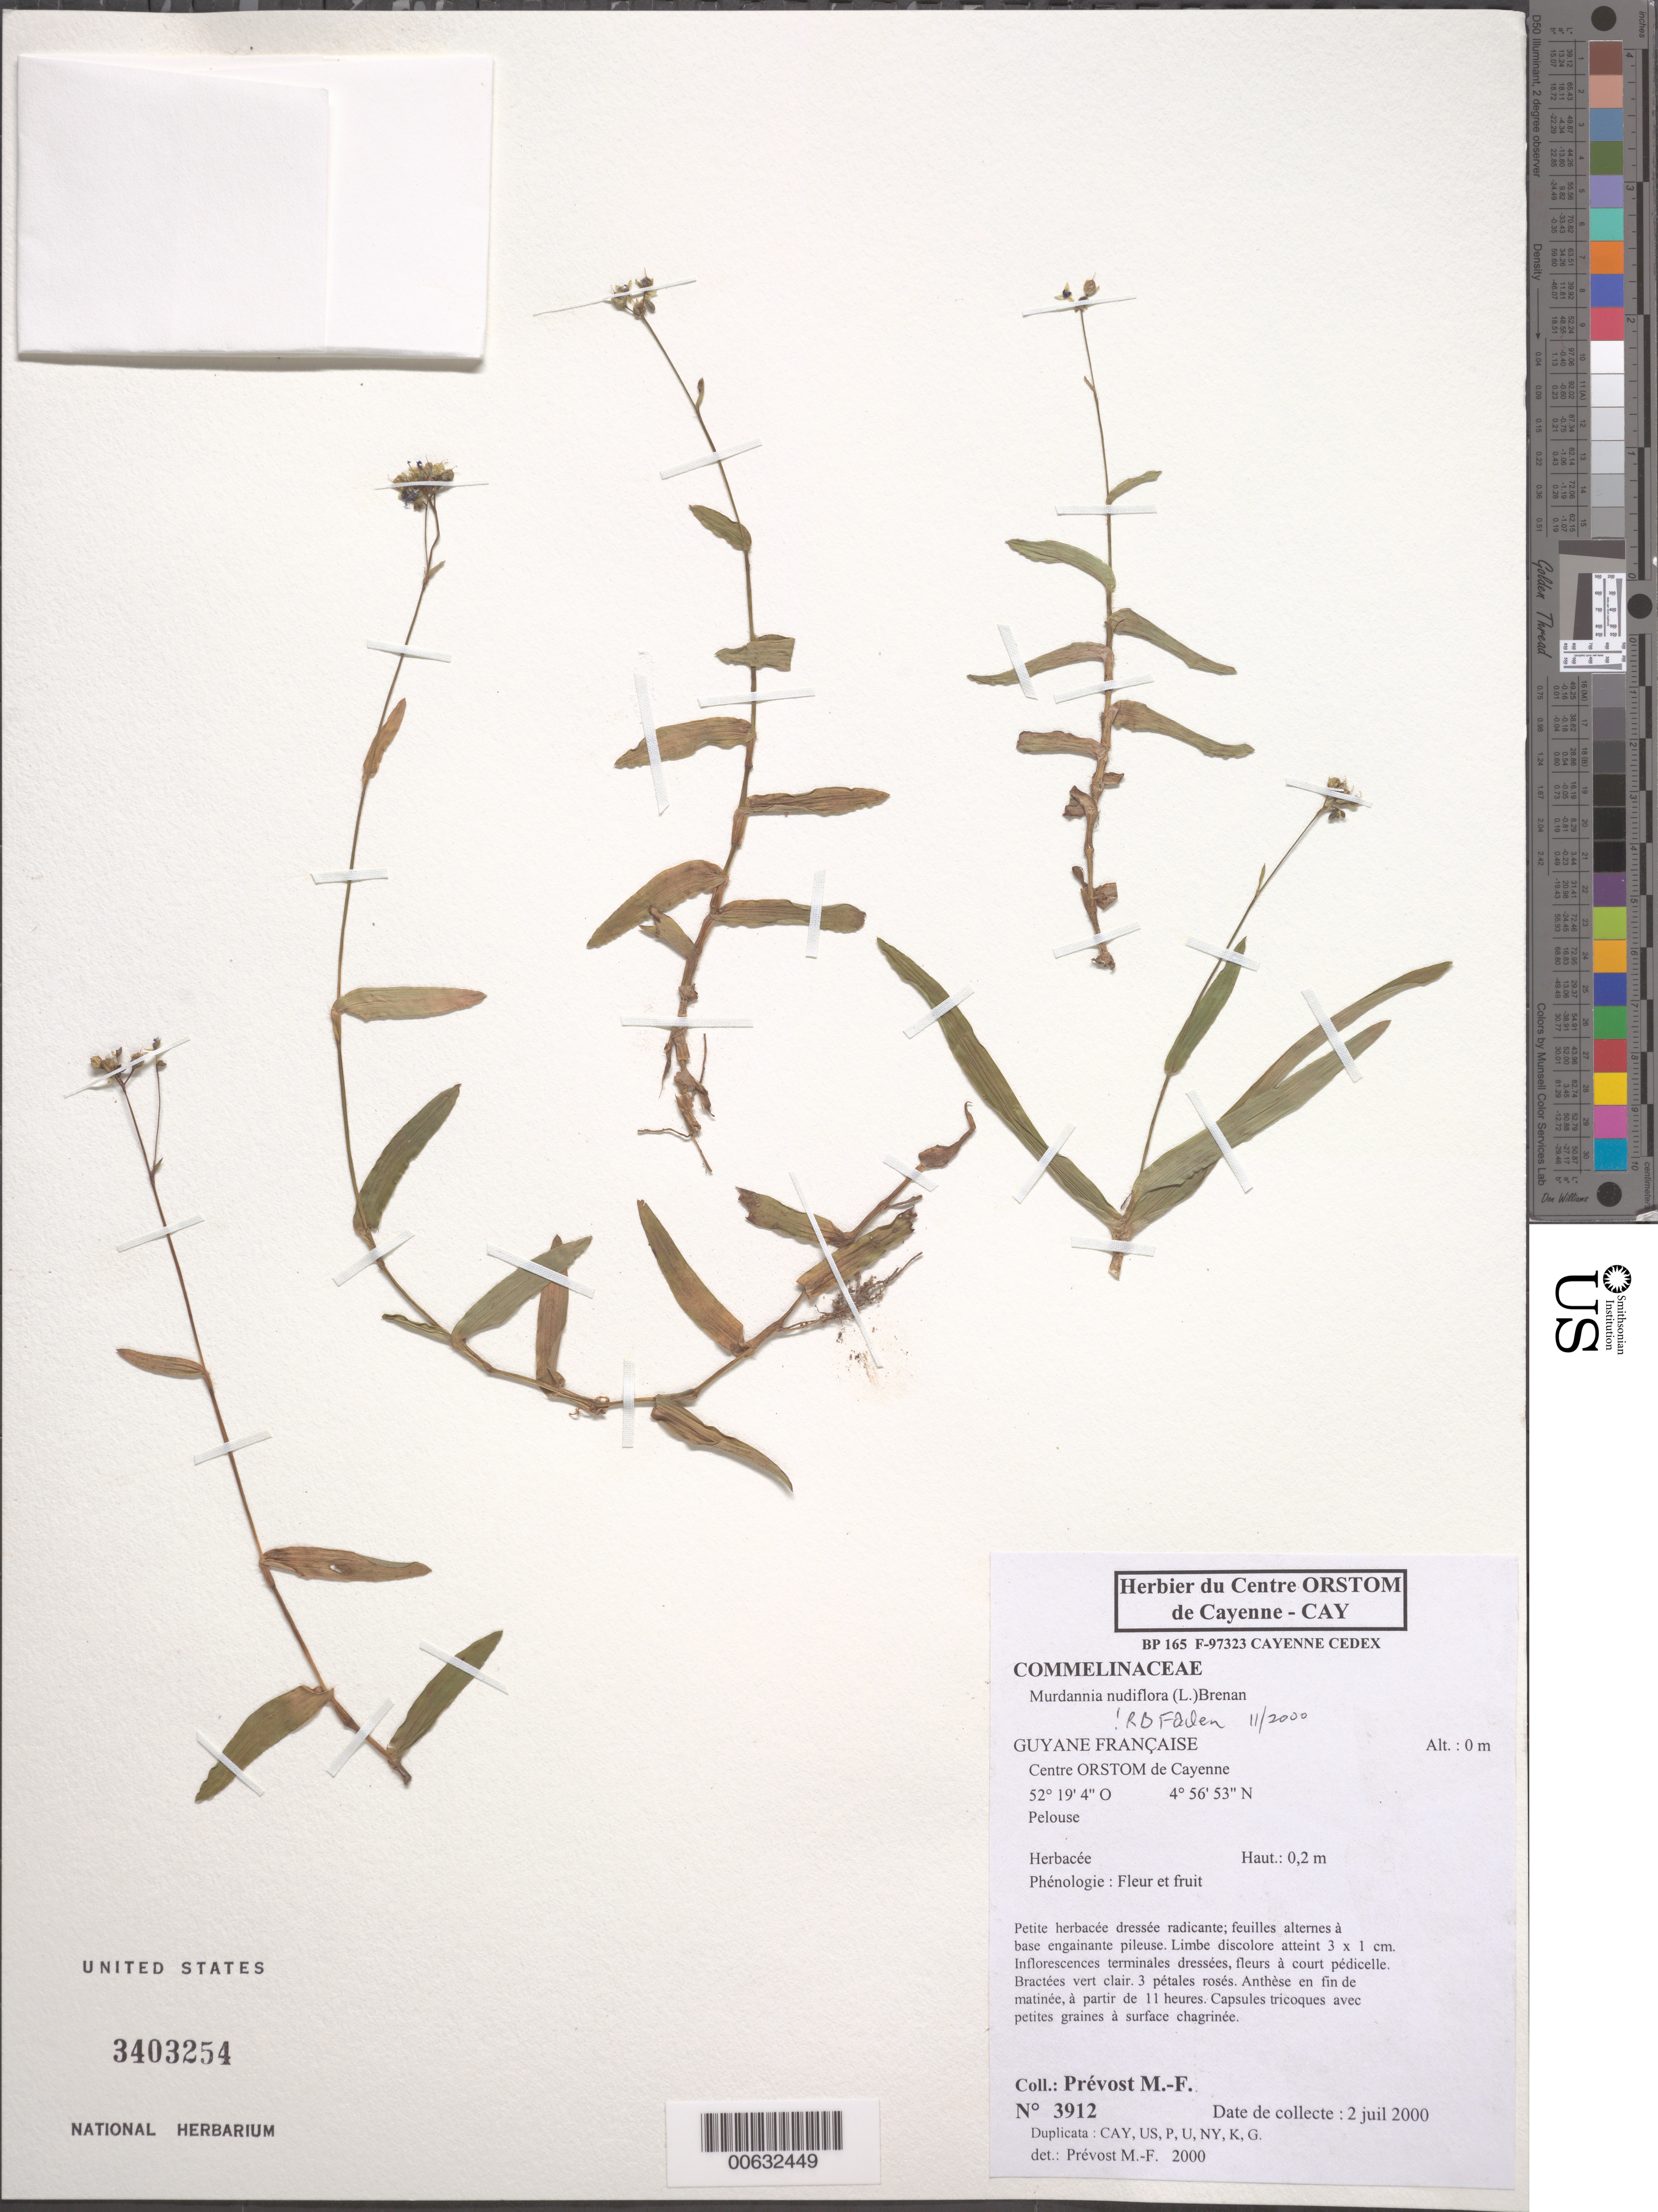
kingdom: Plantae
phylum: Tracheophyta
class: Liliopsida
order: Commelinales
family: Commelinaceae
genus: Murdannia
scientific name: Murdannia nudiflora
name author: (L.) Brenan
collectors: M.-F. Prévost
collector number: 3912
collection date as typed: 02 Jul 2000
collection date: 2000-07-02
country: French Guiana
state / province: Cayenne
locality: Orstom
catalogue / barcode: US 3403254